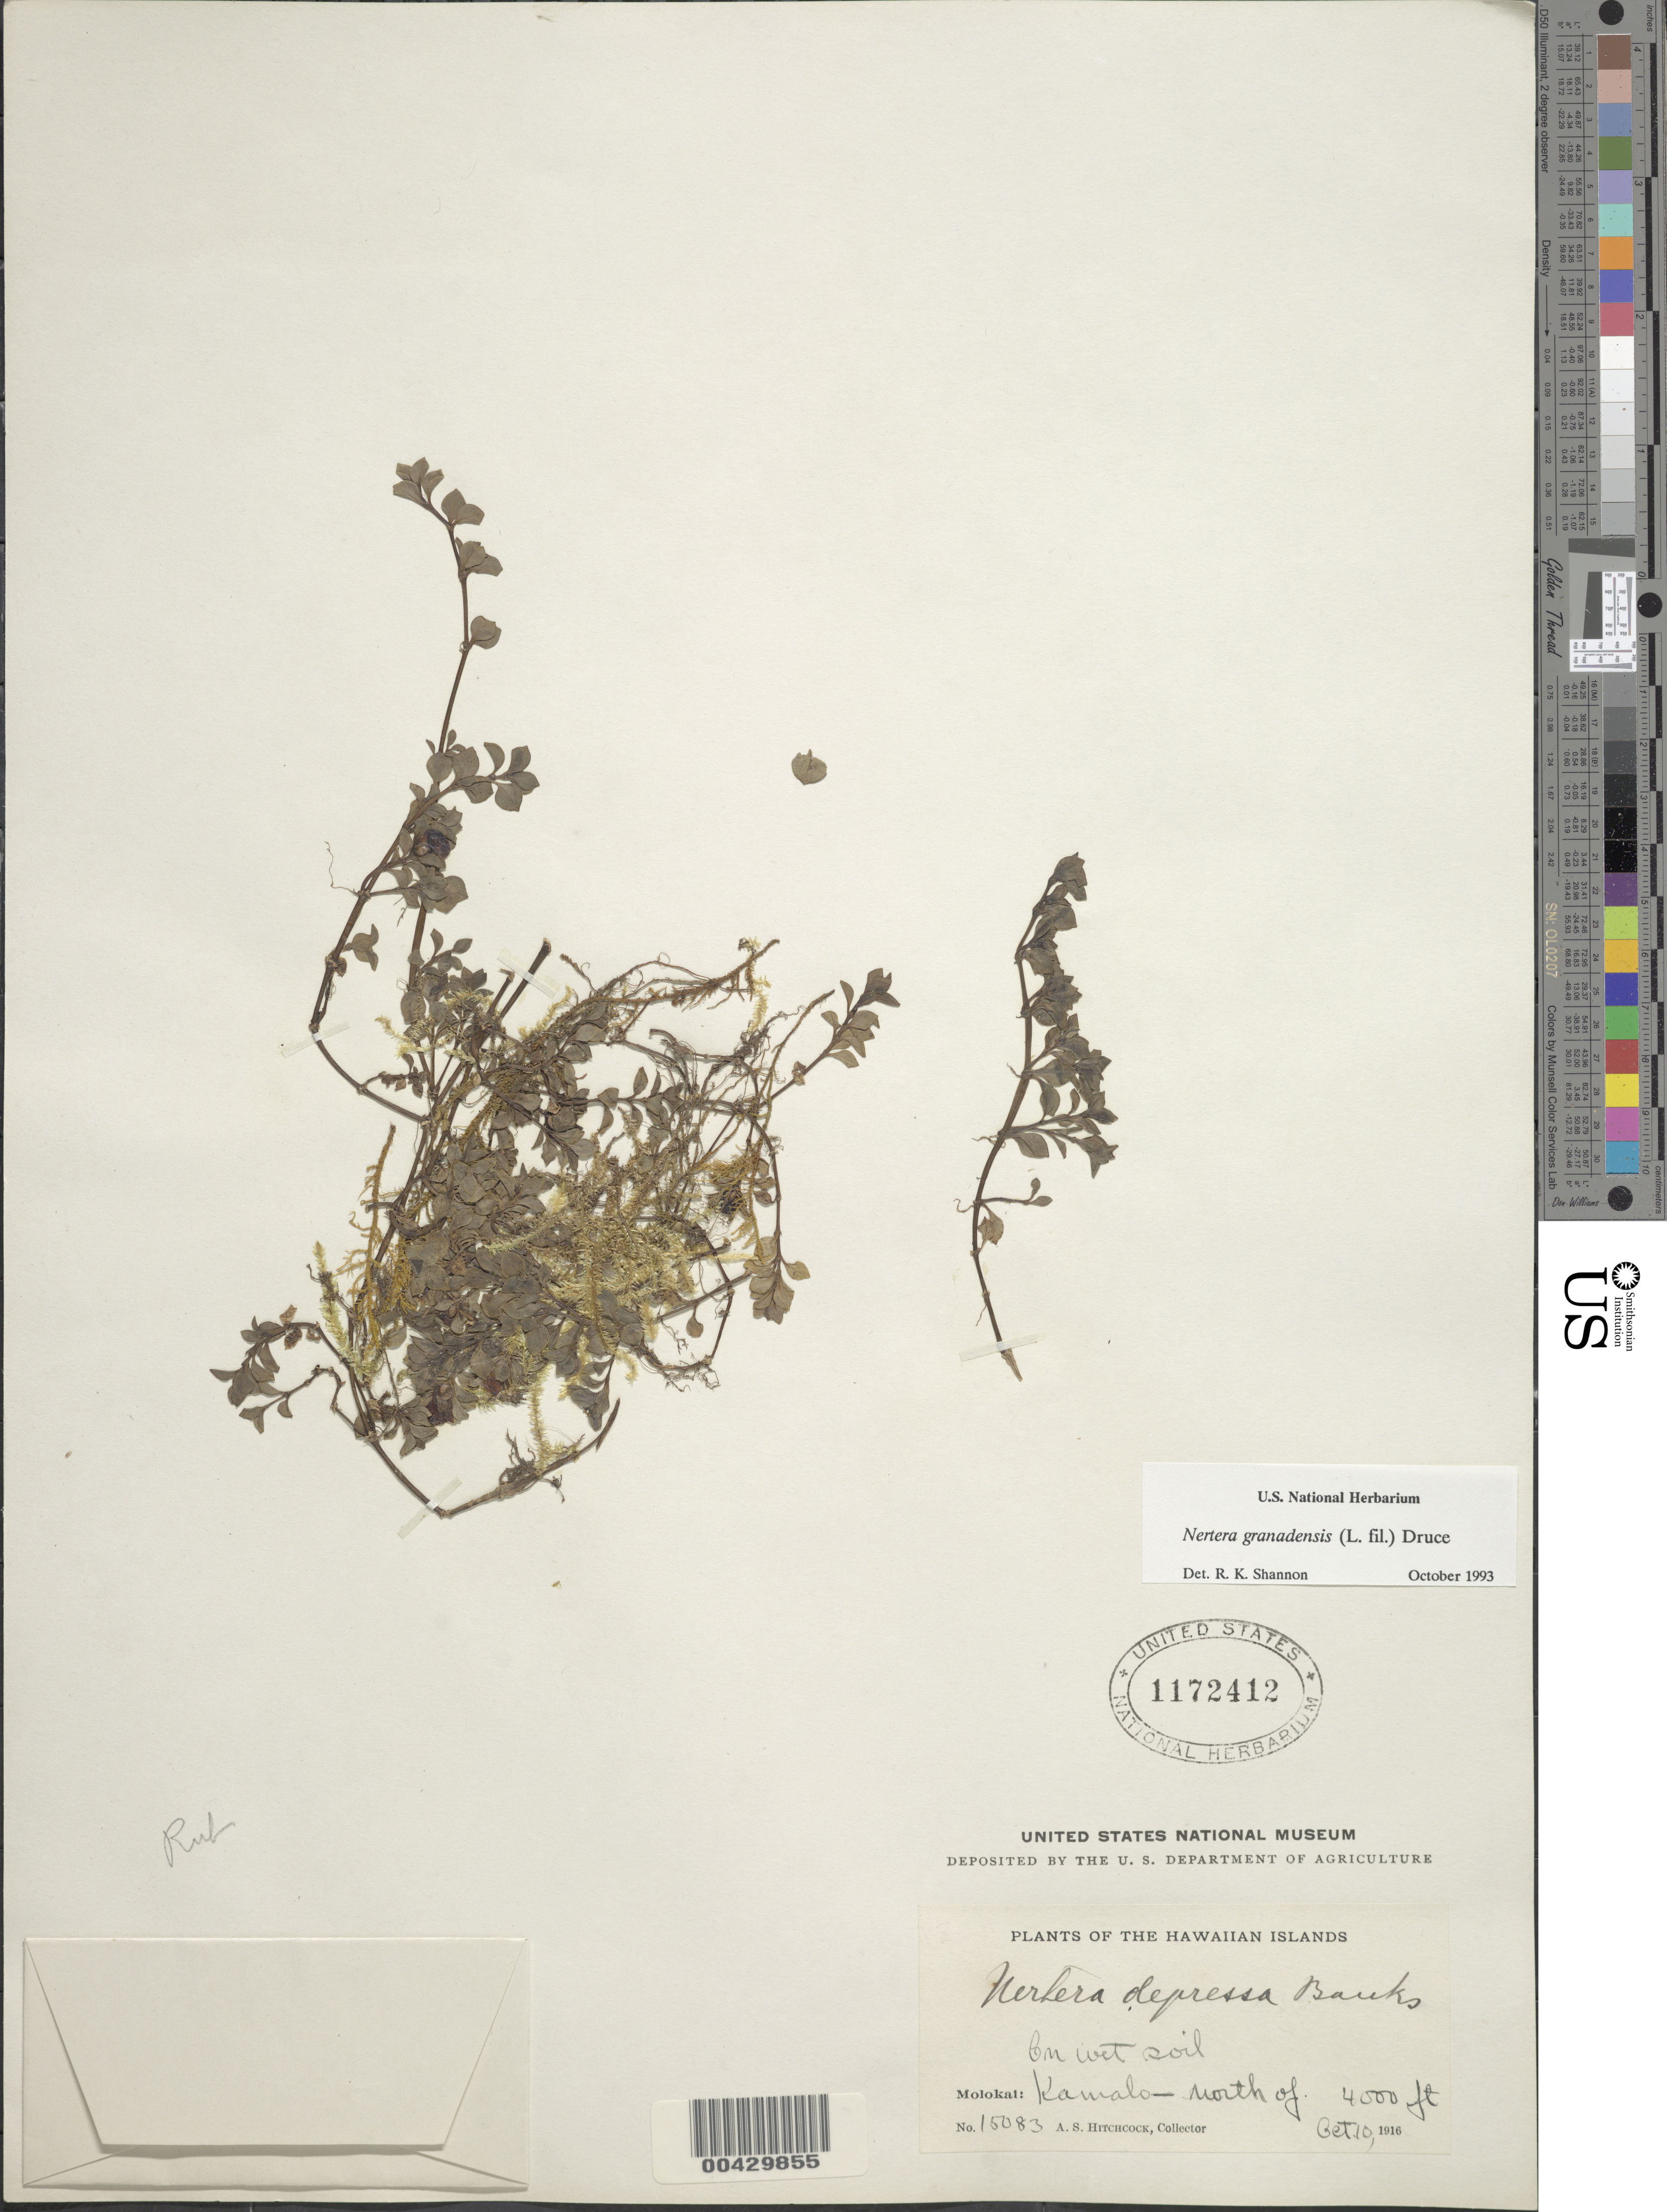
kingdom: Plantae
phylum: Tracheophyta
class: Magnoliopsida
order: Gentianales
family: Rubiaceae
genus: Nertera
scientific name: Nertera granadensis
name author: (Mutis ex L. f.) Druce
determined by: Shannon, R. K., (UNITED STATES)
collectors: A. S. Hitchcock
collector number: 15083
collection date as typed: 10 Oct 1916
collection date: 1916-10-10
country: United States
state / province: Hawaii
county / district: Maui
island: Moloka'i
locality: Kamalo, N of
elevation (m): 1219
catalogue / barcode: US 1172412